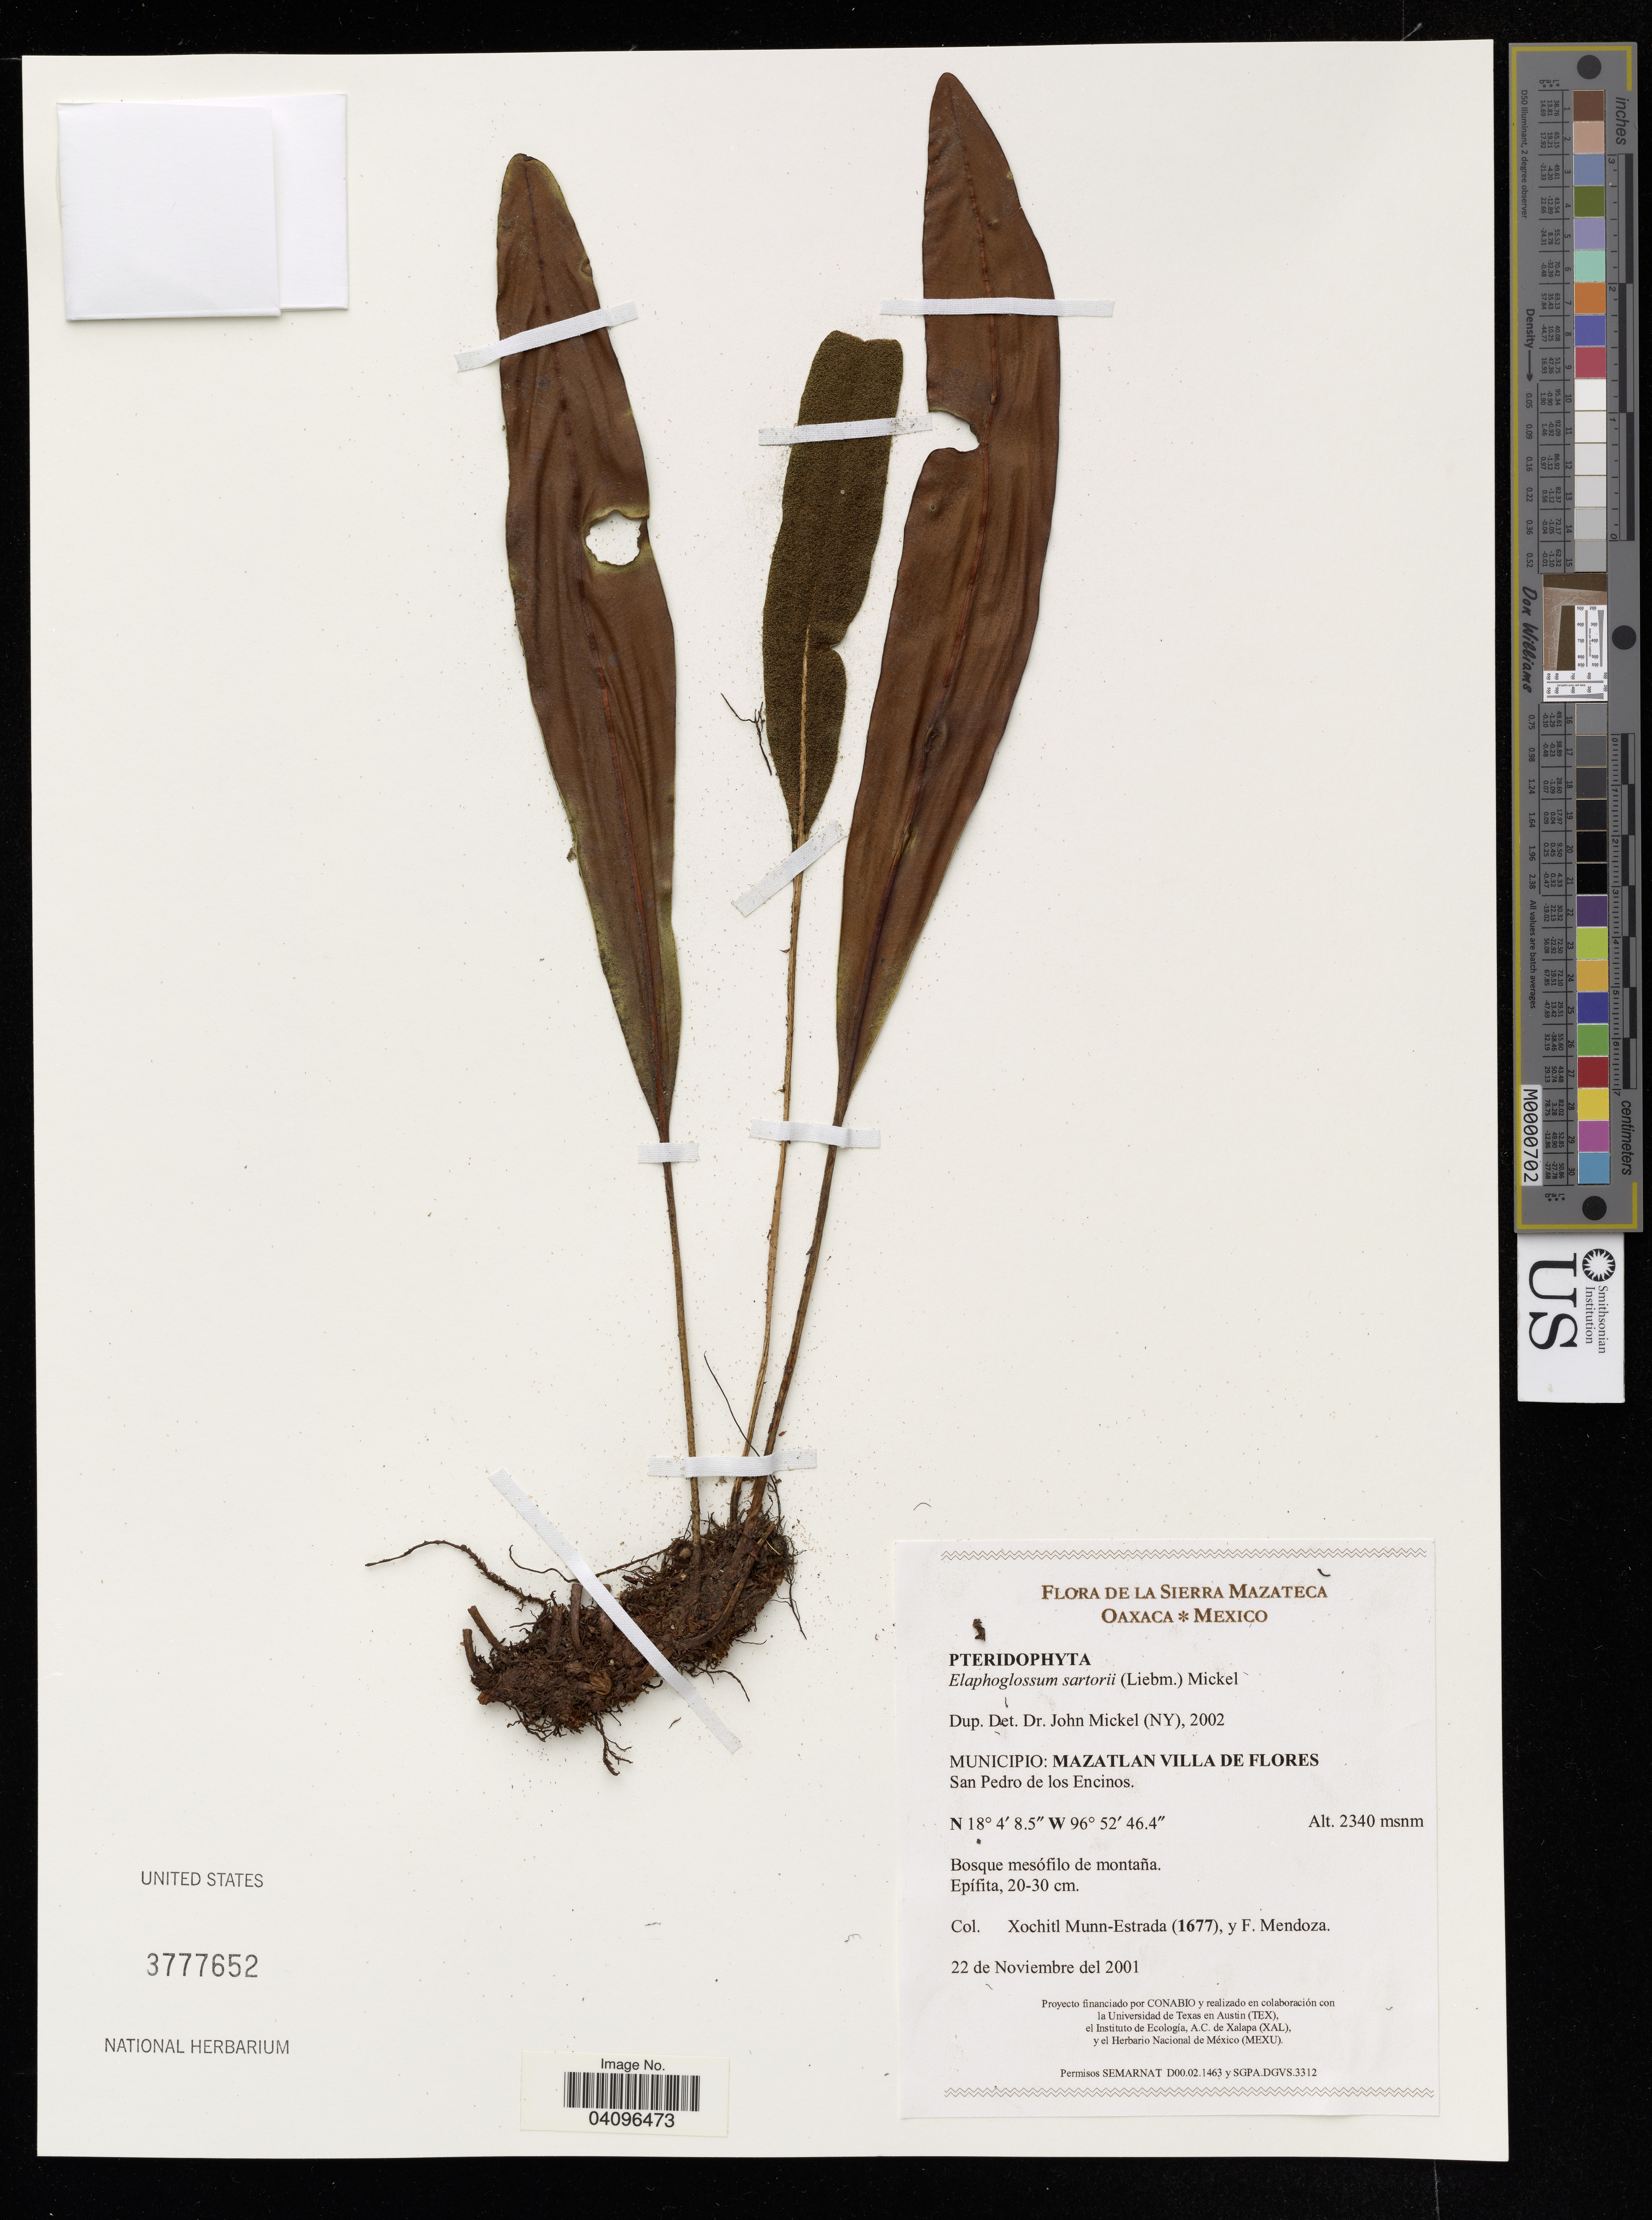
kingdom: Plantae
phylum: Tracheophyta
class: Polypodiopsida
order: Polypodiales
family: Dryopteridaceae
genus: Elaphoglossum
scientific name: Elaphoglossum sartorii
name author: (Liebm.) Mickel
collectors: X. Munn-Estrada & F. Mendoza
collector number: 1677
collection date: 2001-11-22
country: Mexico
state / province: Oaxaca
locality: Mazatlan Villa de Flores. San Pedro de los Encinos.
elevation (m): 2340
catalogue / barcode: US 3777652